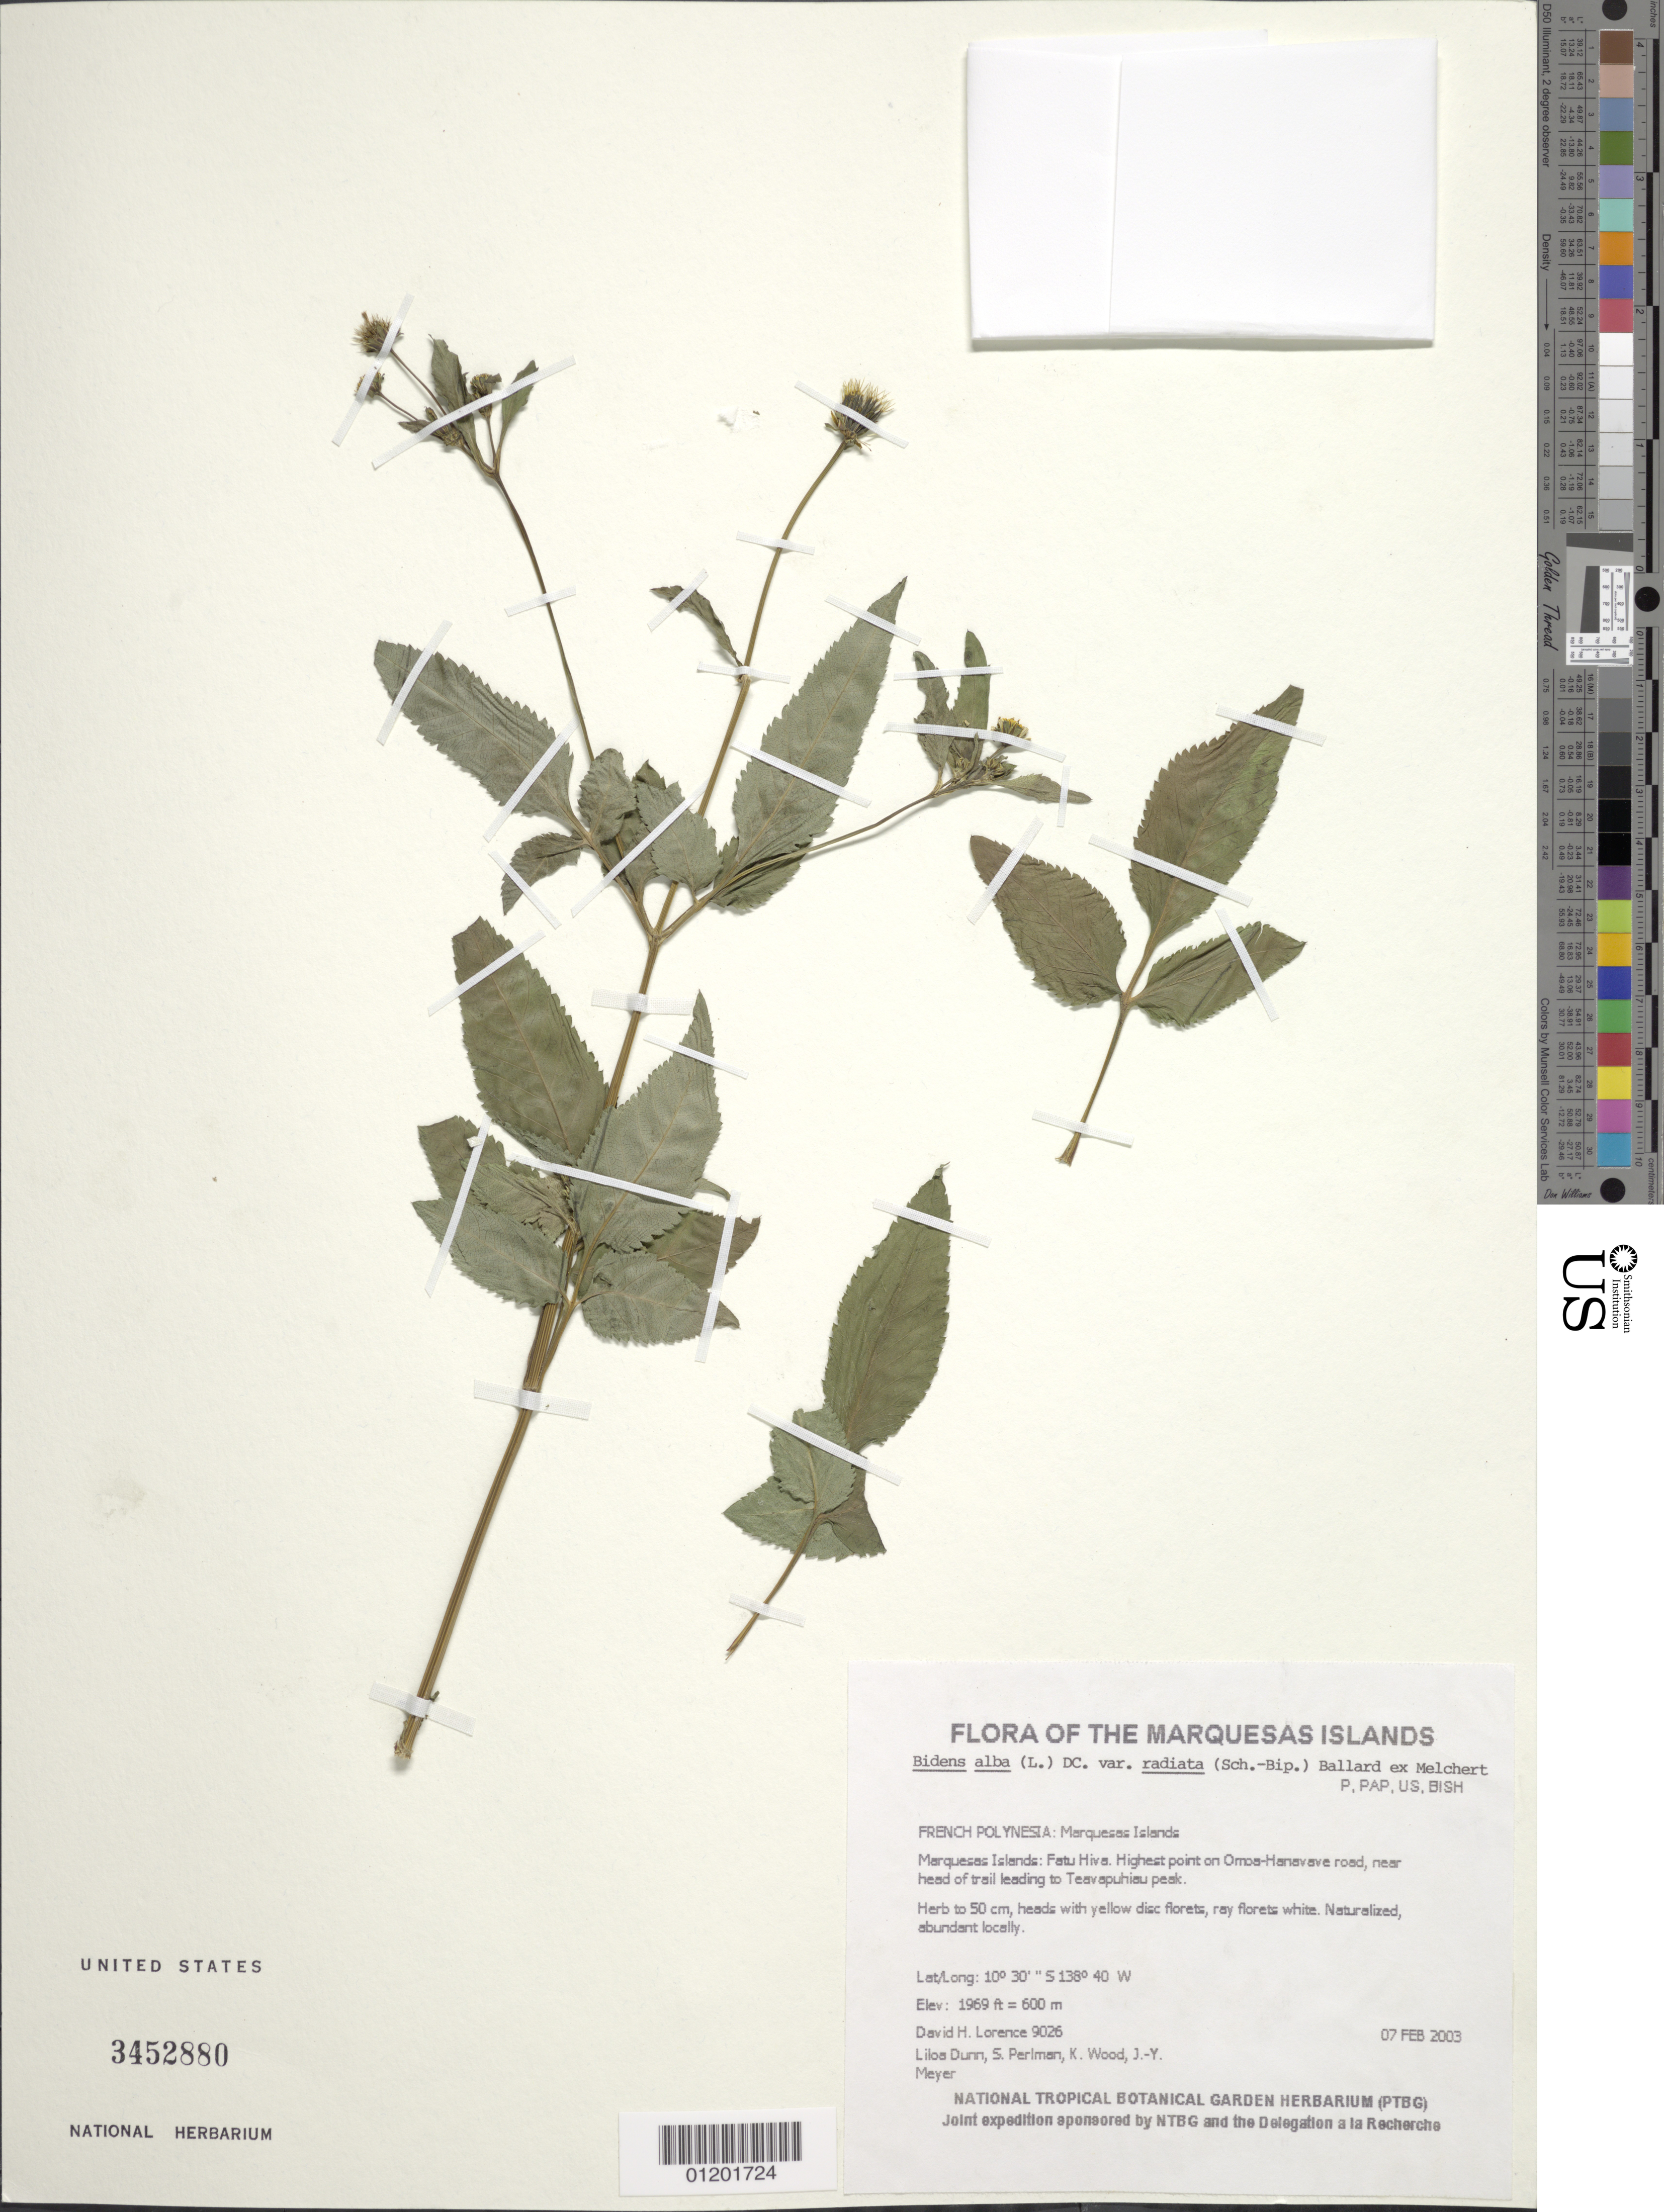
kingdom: Plantae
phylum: Tracheophyta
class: Magnoliopsida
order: Asterales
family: Asteraceae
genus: Bidens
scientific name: Bidens alba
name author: (L.) DC.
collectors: D. Lorence, L. Dunn, S. P. Perlman, K. R. Wood & J.-Y. Meyer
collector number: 9026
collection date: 2003-02-07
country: French Polynesia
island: Fatu Hiva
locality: Highest point on Omoa-Hanavave road, near head of trail leading to Teavapuhiau peak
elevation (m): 600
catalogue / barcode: US 3452880